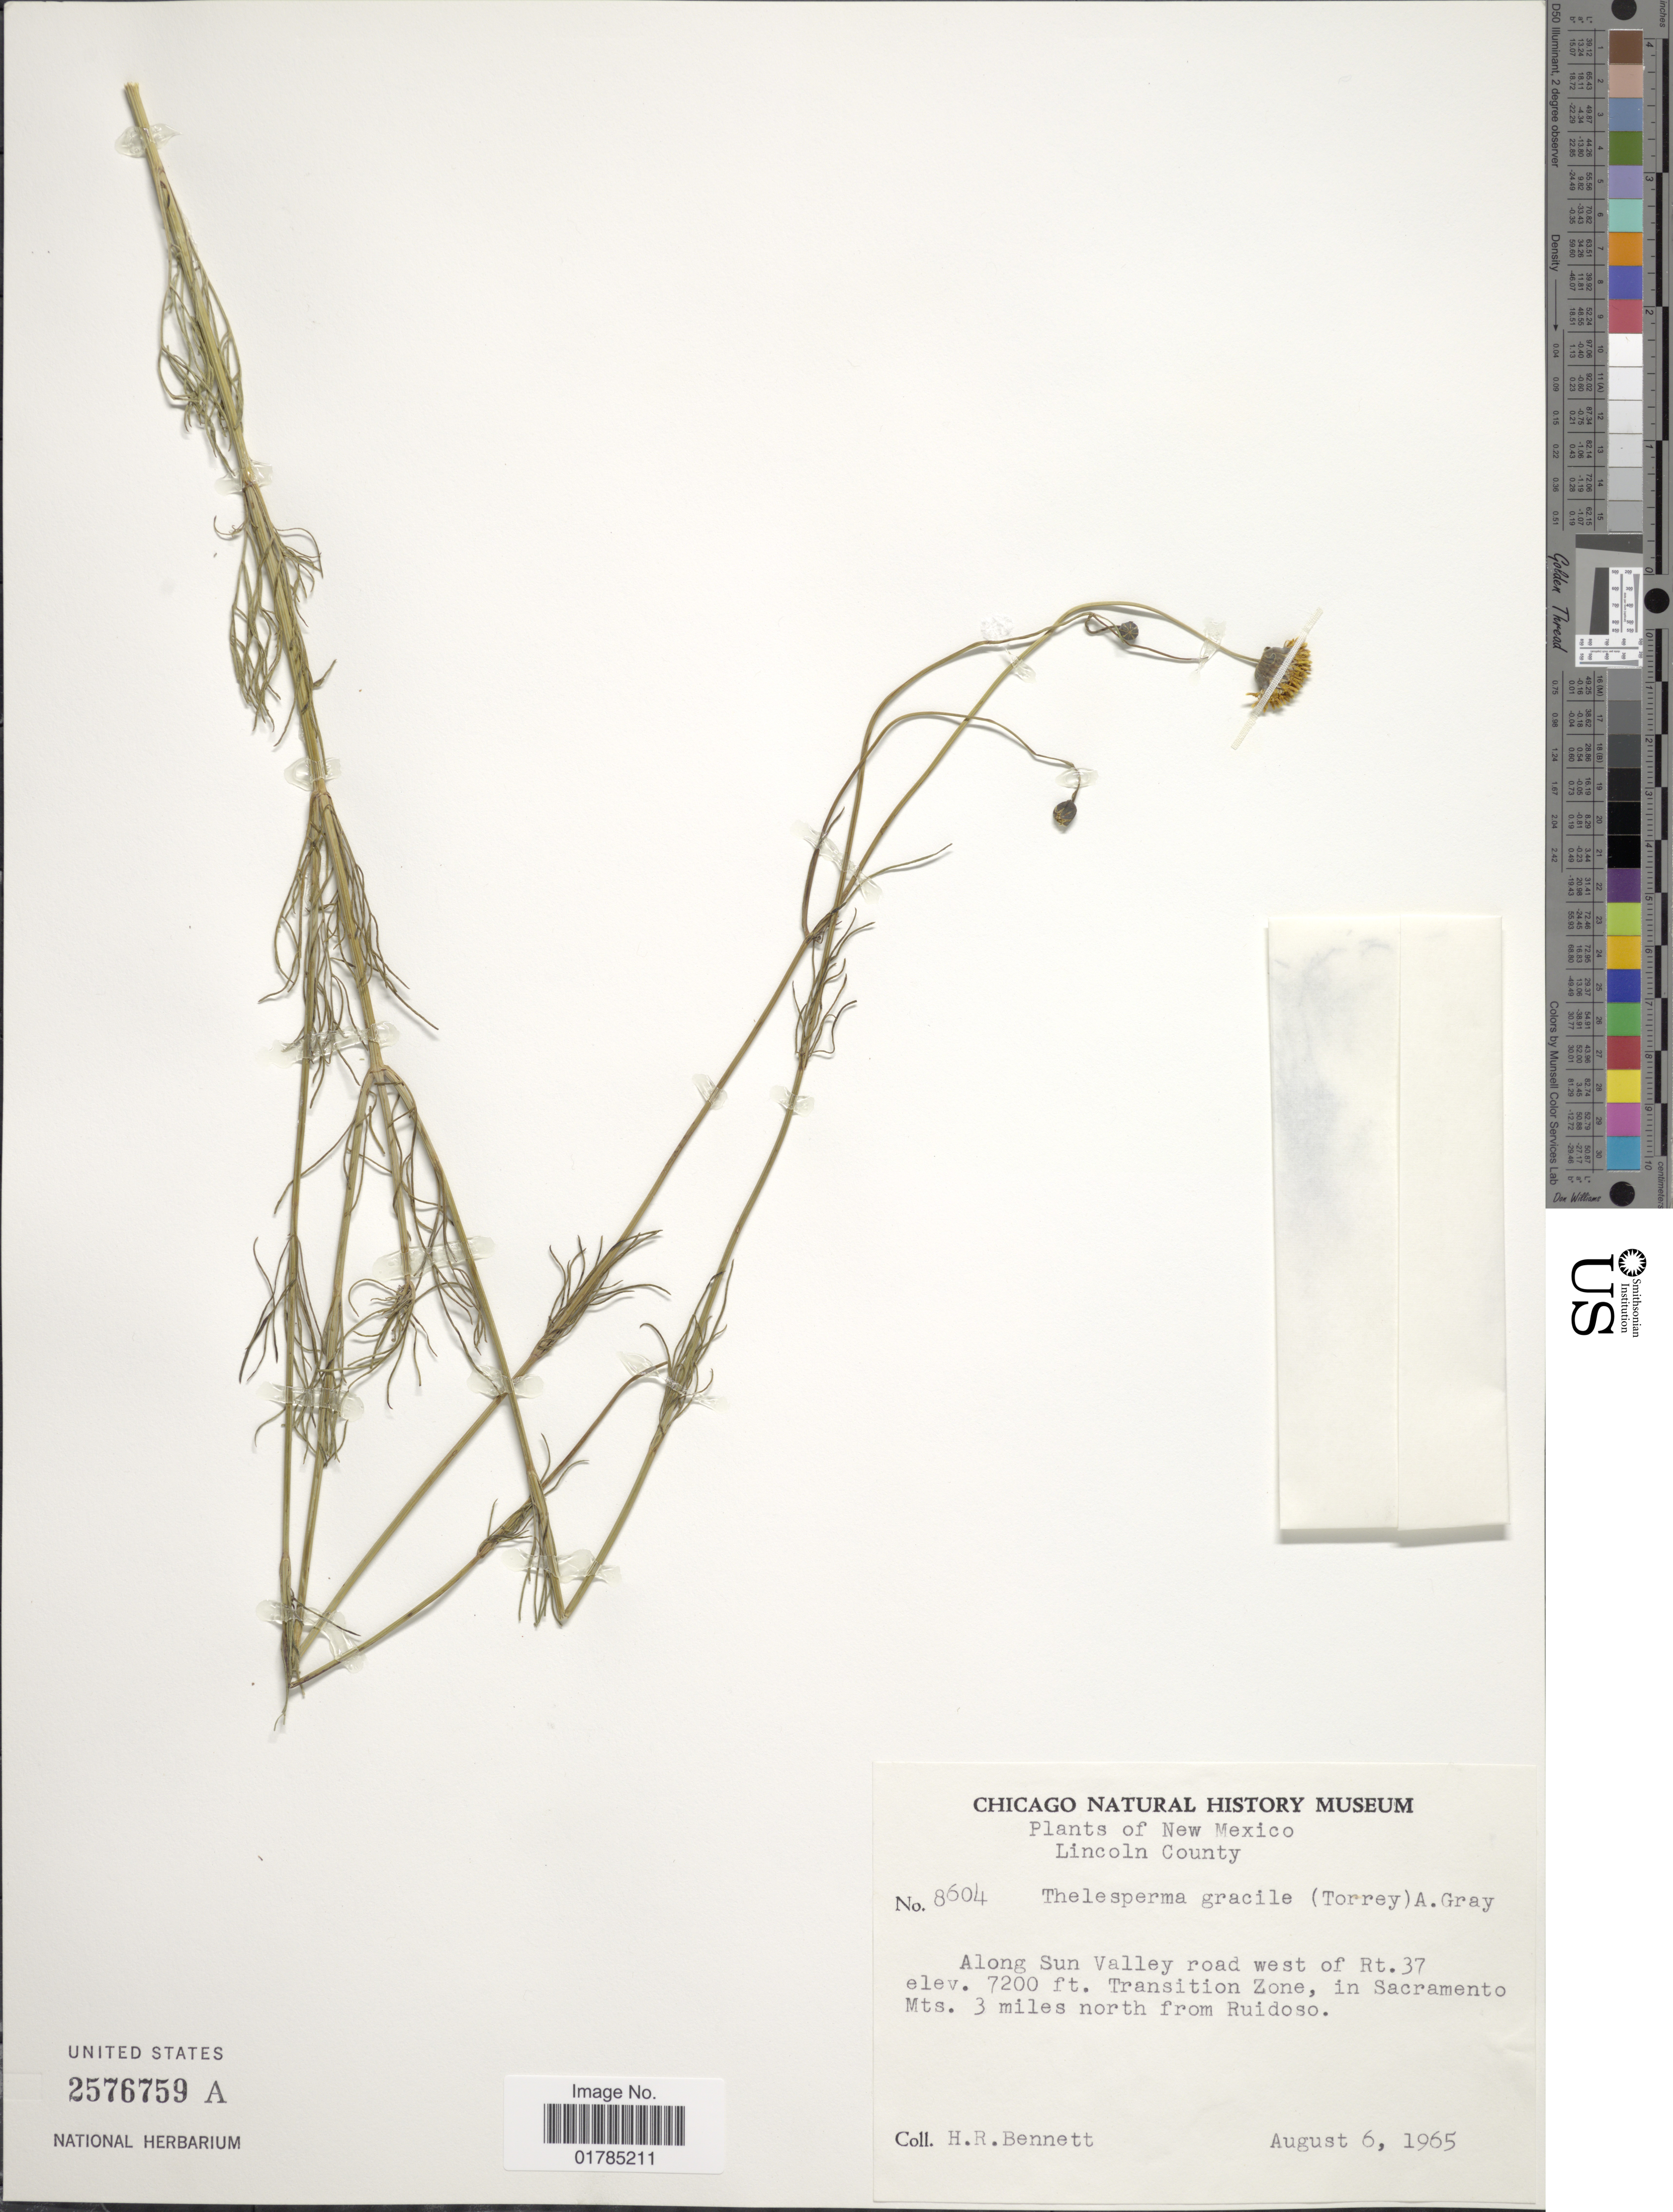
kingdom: Plantae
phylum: Tracheophyta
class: Magnoliopsida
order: Asterales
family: Asteraceae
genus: Thelesperma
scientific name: Thelesperma gracile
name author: (Torr.) A. Gray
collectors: H. R. Bennett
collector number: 8604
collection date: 1965-08-06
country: United States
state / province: New Mexico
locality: Lincoln County, Along Sun Valley road west of Rt. 37. Transition Zone, in Sacramento Mts. 3 miles north from Ruidoso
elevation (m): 2195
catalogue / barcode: US 2576759A